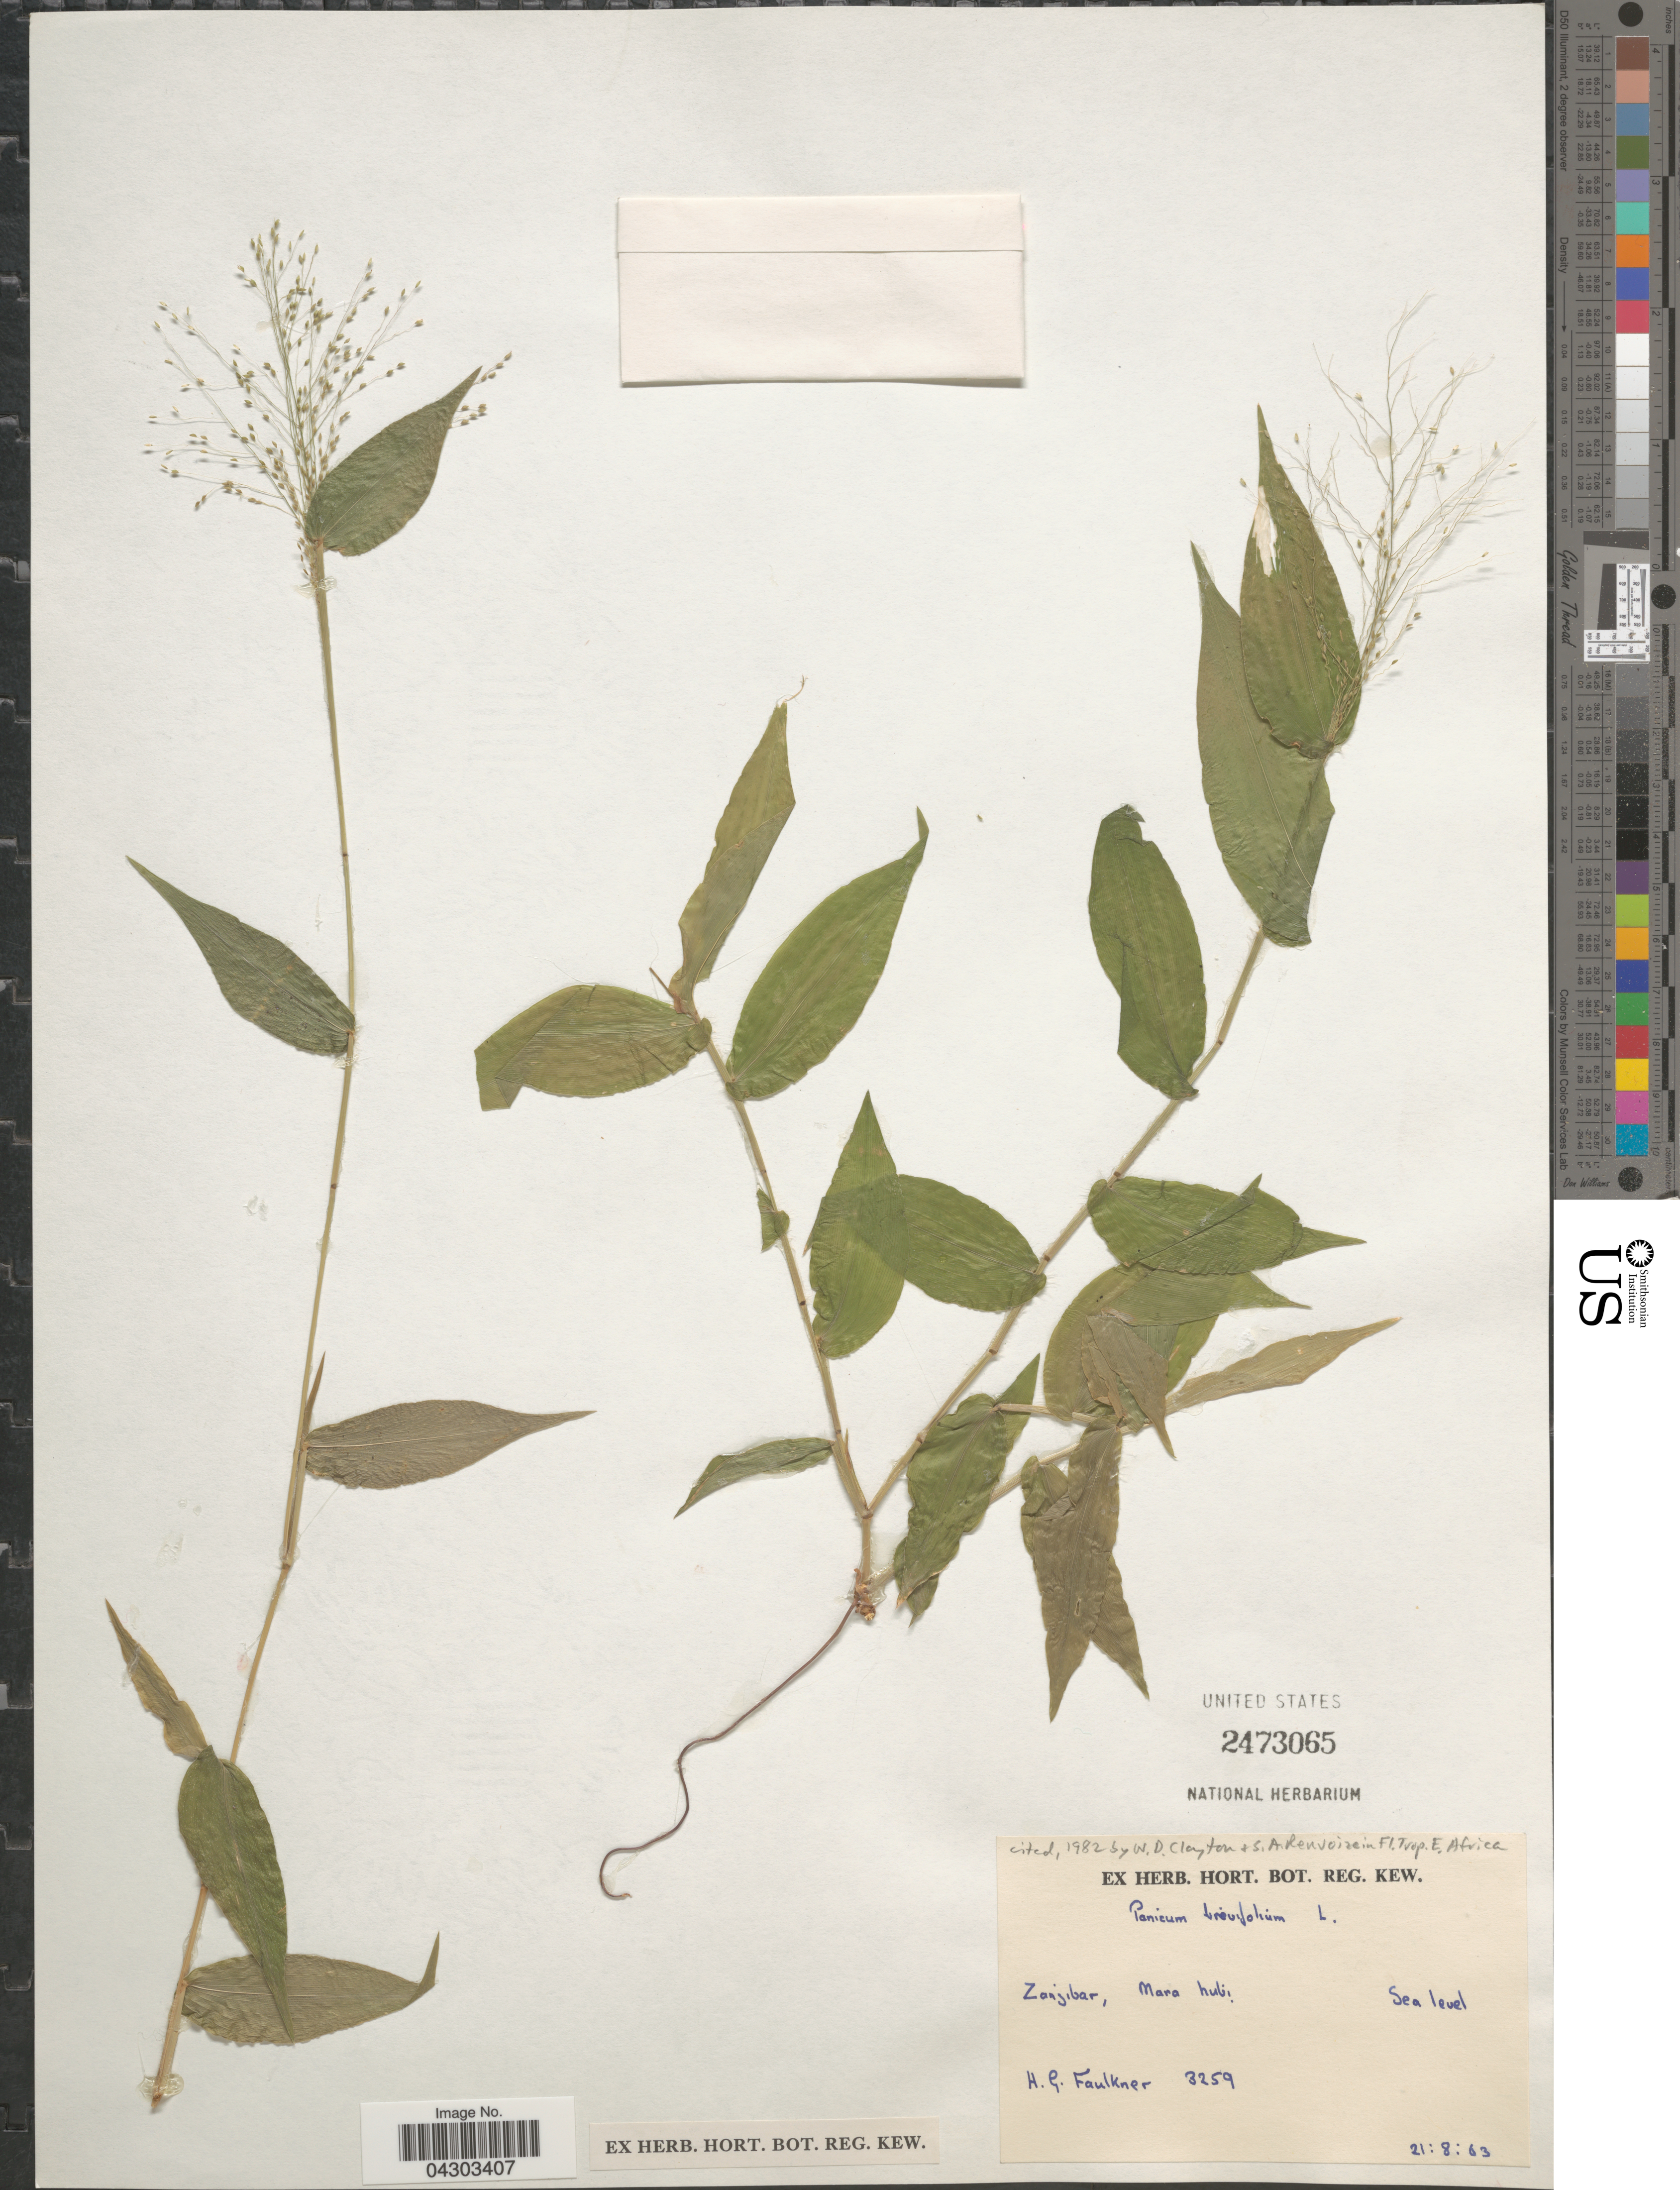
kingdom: Plantae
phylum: Tracheophyta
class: Liliopsida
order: Poales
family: Poaceae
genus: Panicum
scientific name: Panicum brevifolium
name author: L.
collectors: H. Faulkner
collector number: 3259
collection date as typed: Transcribed d/m/y: 21/8/63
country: Tanzania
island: Zanzibar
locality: ds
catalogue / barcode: US 2473065